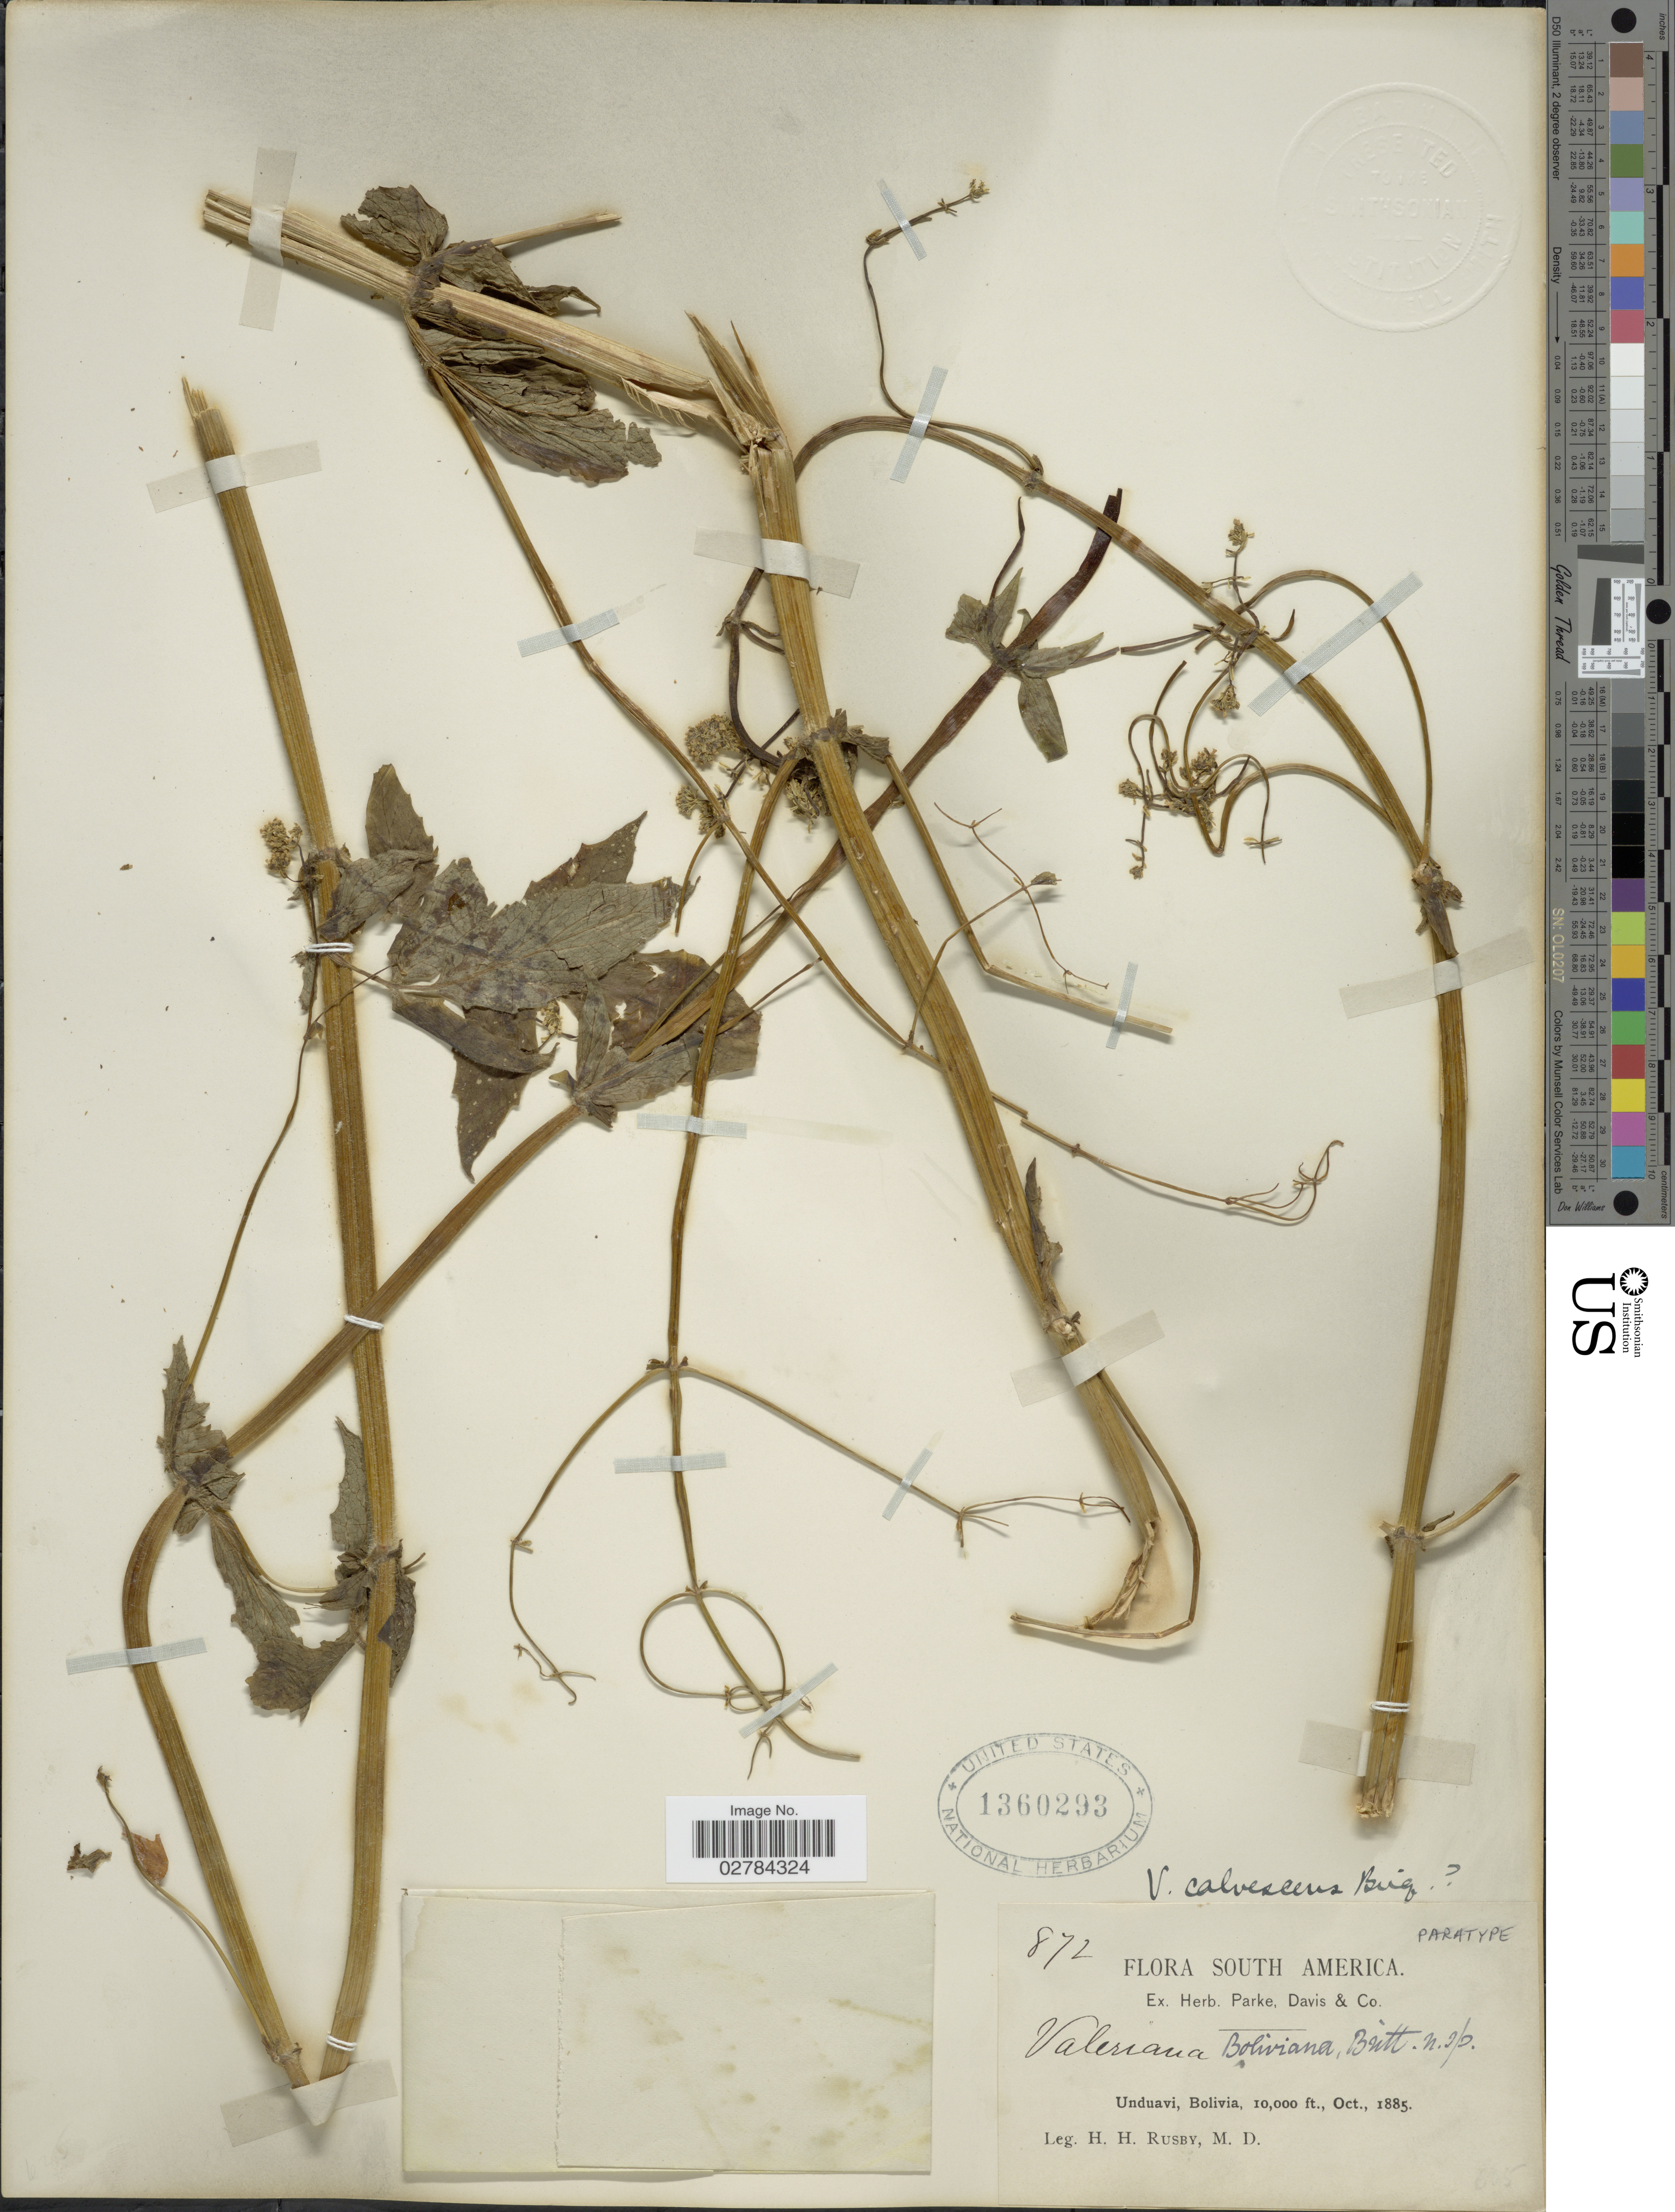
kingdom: Plantae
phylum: Tracheophyta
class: Magnoliopsida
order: Dipsacales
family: Caprifoliaceae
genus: Valeriana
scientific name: Valeriana boliviana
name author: Britton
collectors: H. H. Rusby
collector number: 872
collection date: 1885-10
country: Bolivia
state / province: La Paz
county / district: Nor Yungas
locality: Unduavi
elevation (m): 3048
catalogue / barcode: US 1360293